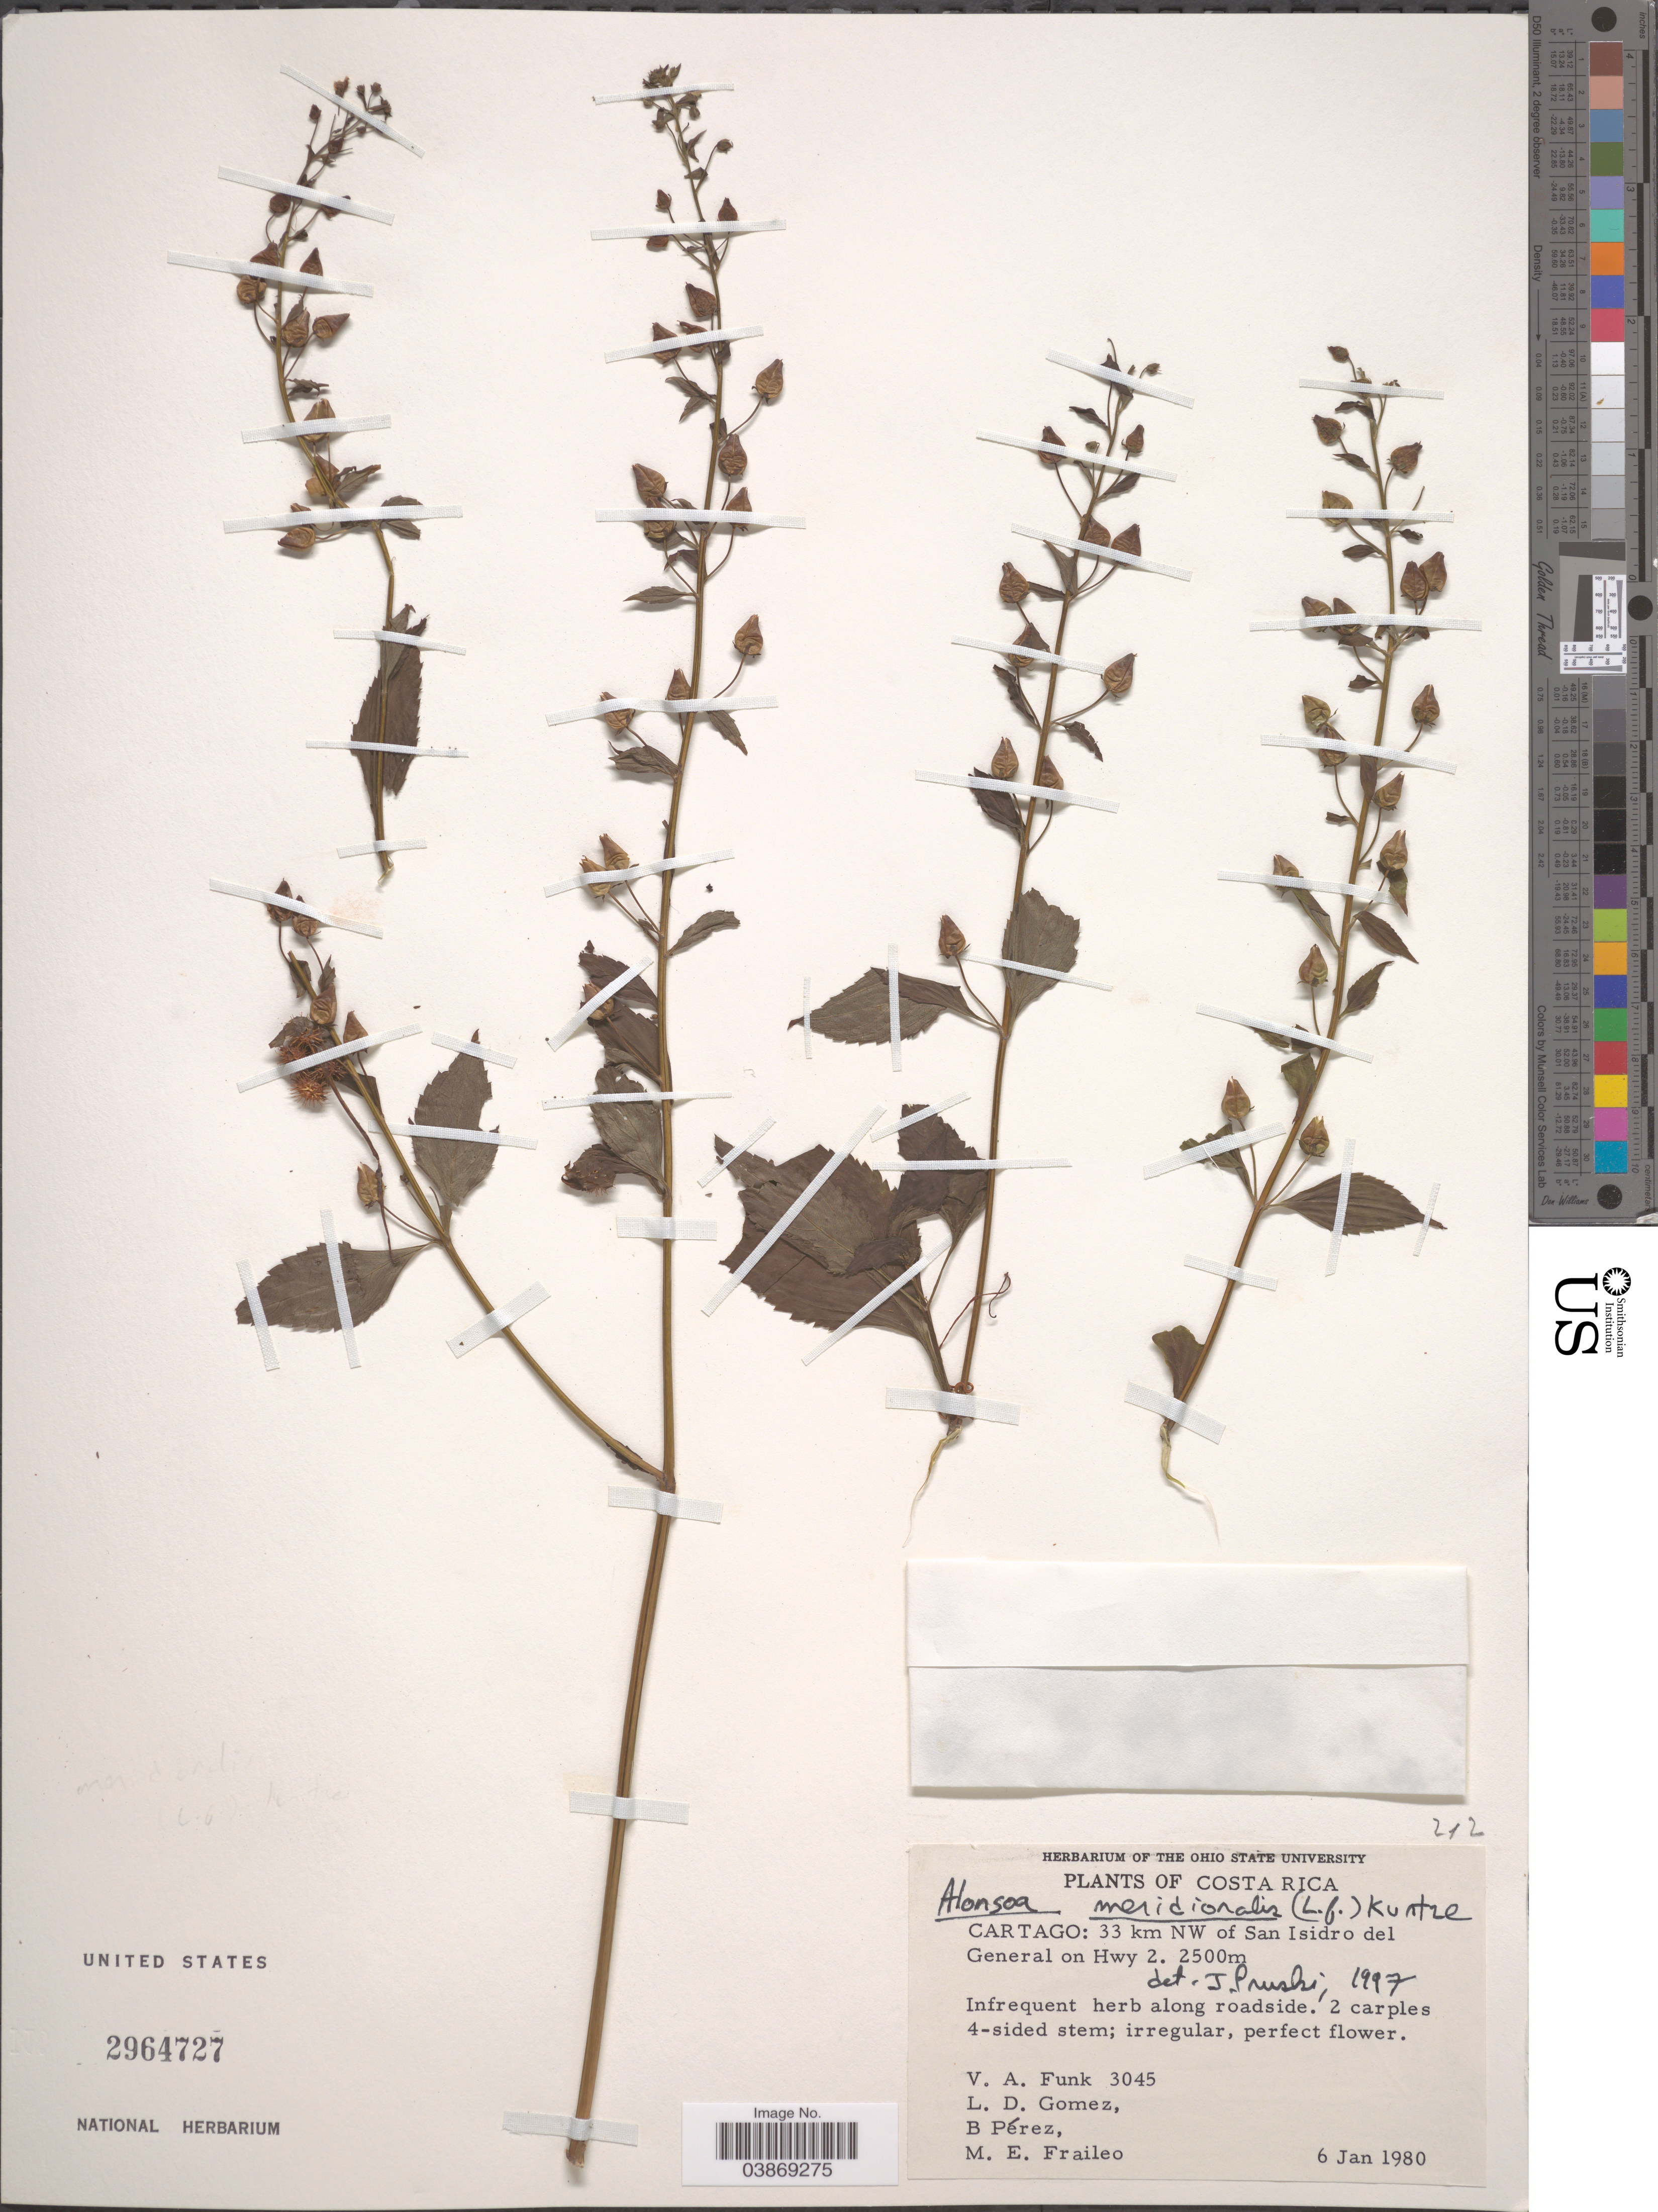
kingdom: Plantae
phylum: Tracheophyta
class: Magnoliopsida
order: Lamiales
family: Scrophulariaceae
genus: Alonsoa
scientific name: Alonsoa meridionalis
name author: (L. f.) Kuntze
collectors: V. Funk, L. D. Gómez, B. Pérez & M. Fraileo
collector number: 3045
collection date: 1980-01-06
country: Costa Rica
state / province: Cartago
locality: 33 kmj NW of San Isidro del General on Hwy 2.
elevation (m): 2500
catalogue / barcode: US 2964727